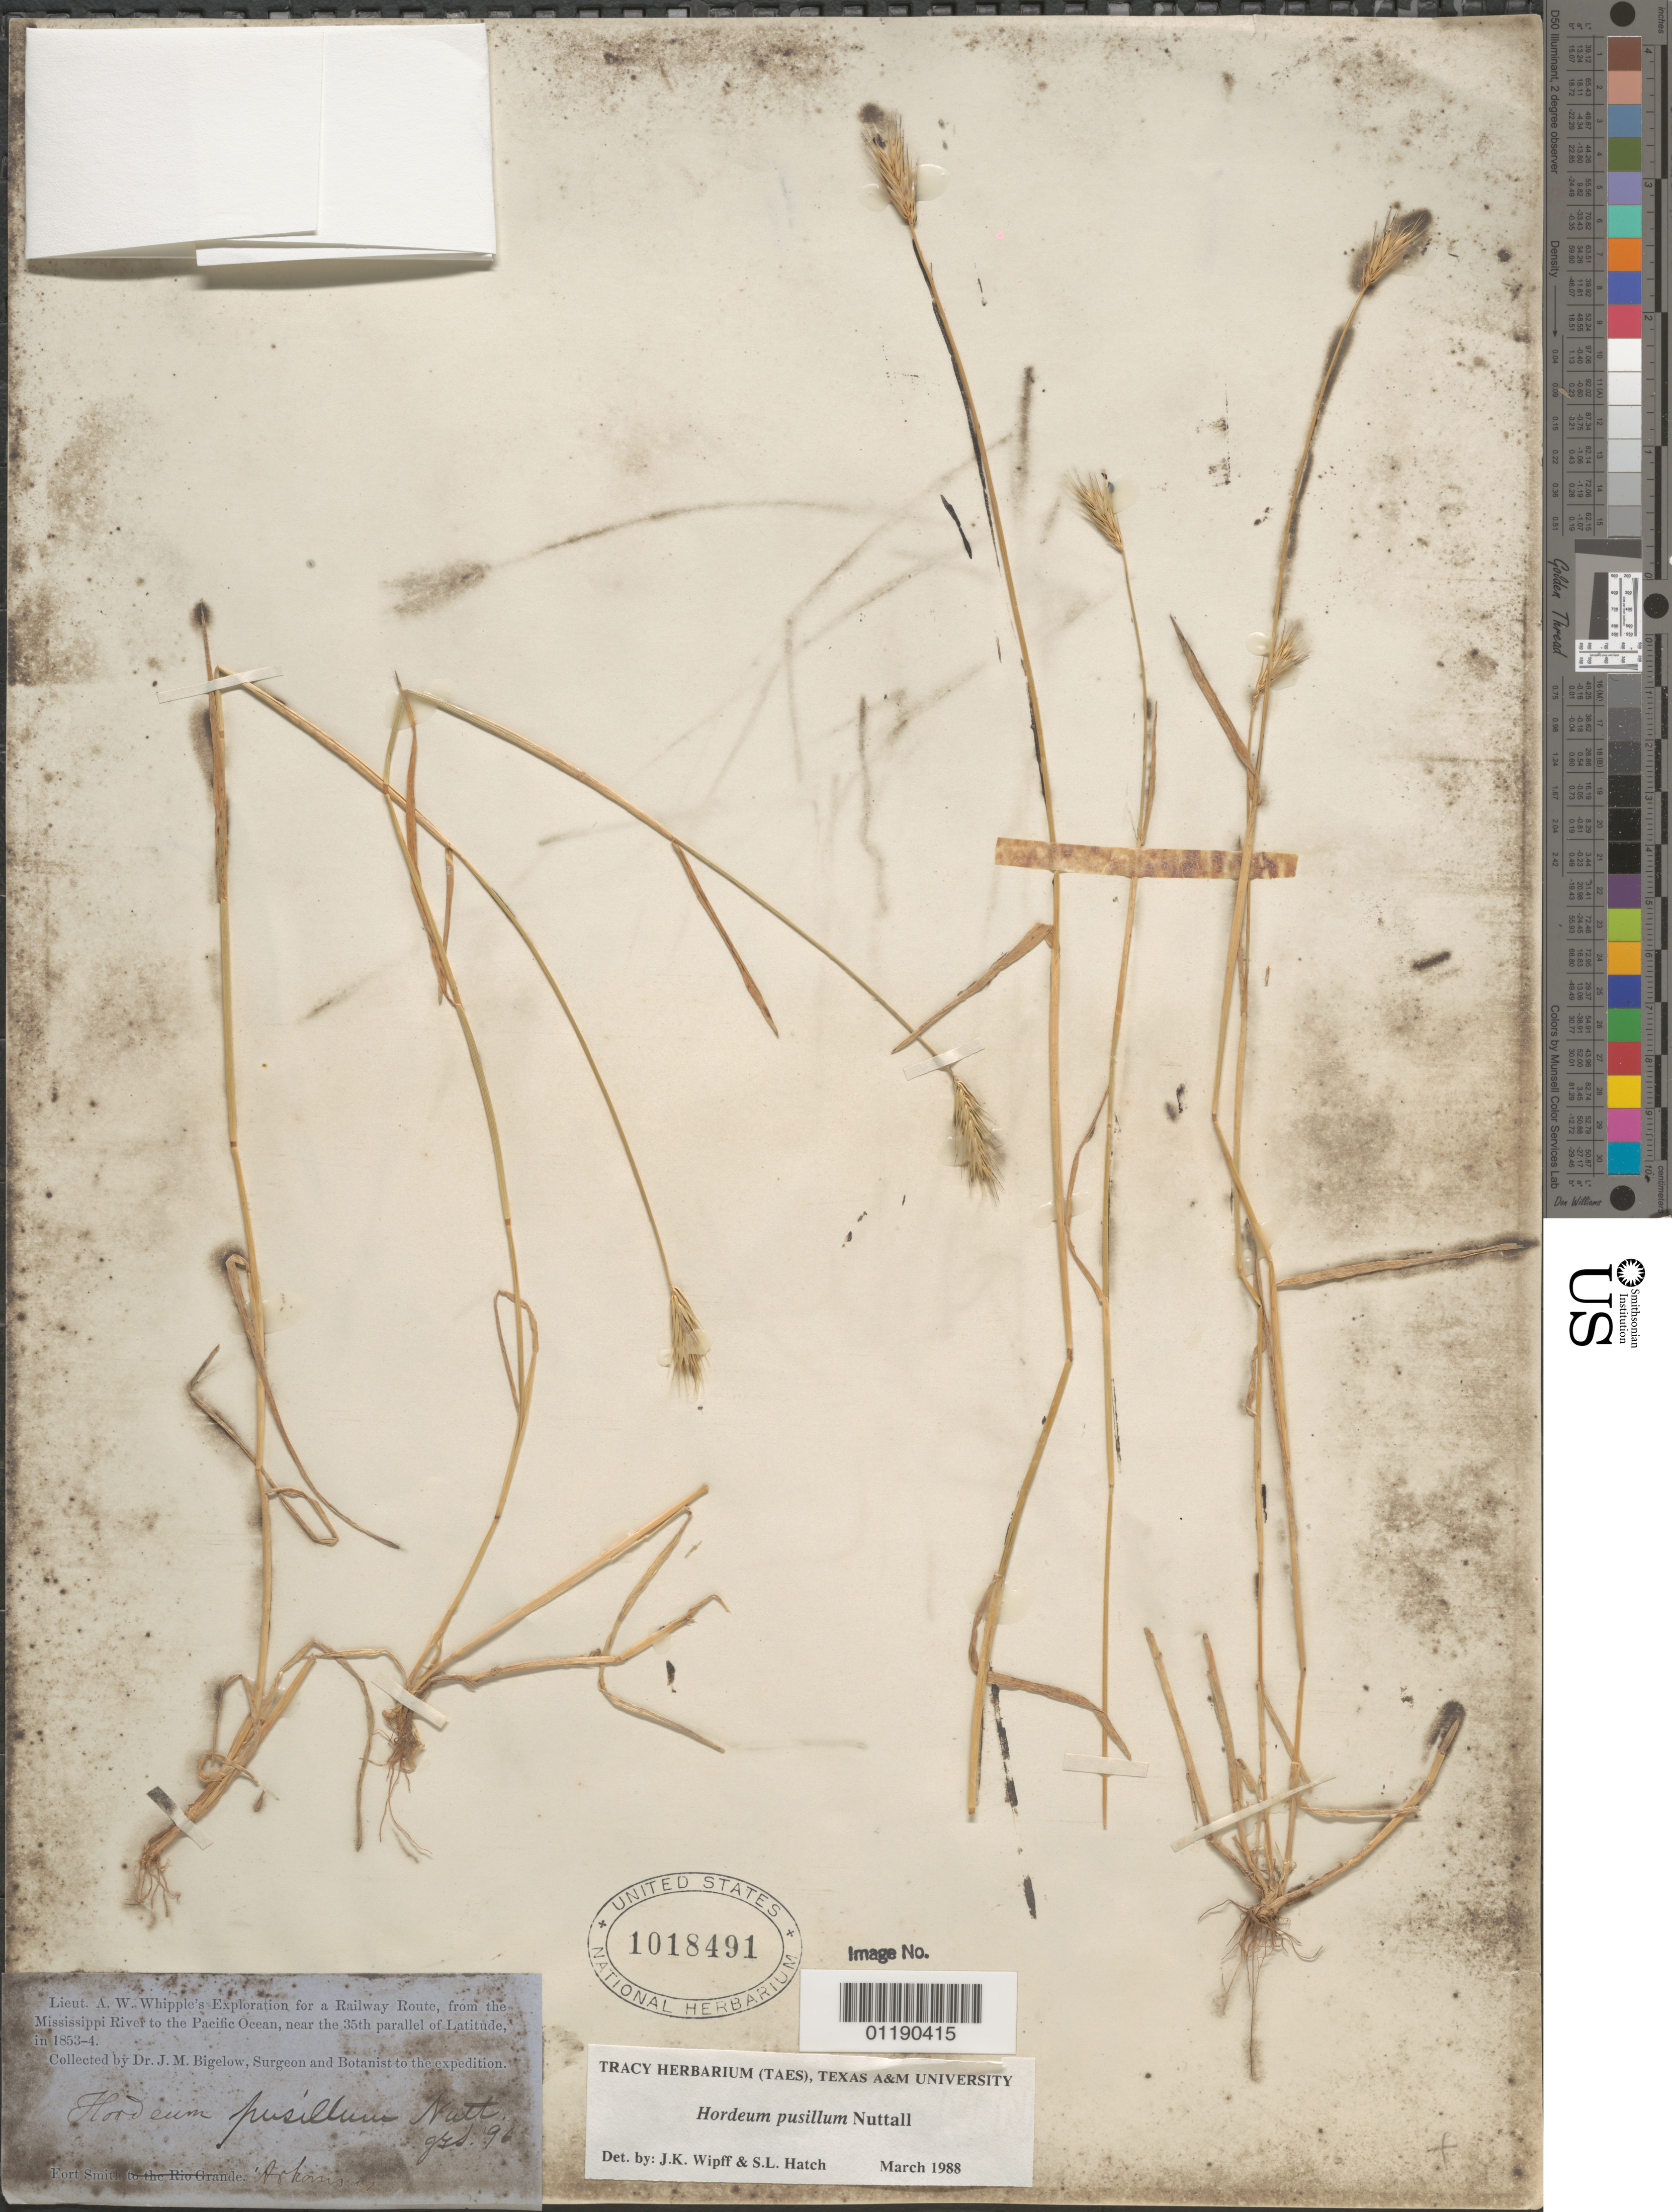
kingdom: Plantae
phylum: Tracheophyta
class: Liliopsida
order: Poales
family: Poaceae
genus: Hordeum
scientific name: Hordeum pusillum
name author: Nutt.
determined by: Wipff, J. K.; Hatch, S. L.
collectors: J. M. Bigelow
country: United States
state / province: Arkansas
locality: Fort Smith.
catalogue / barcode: US 1018491